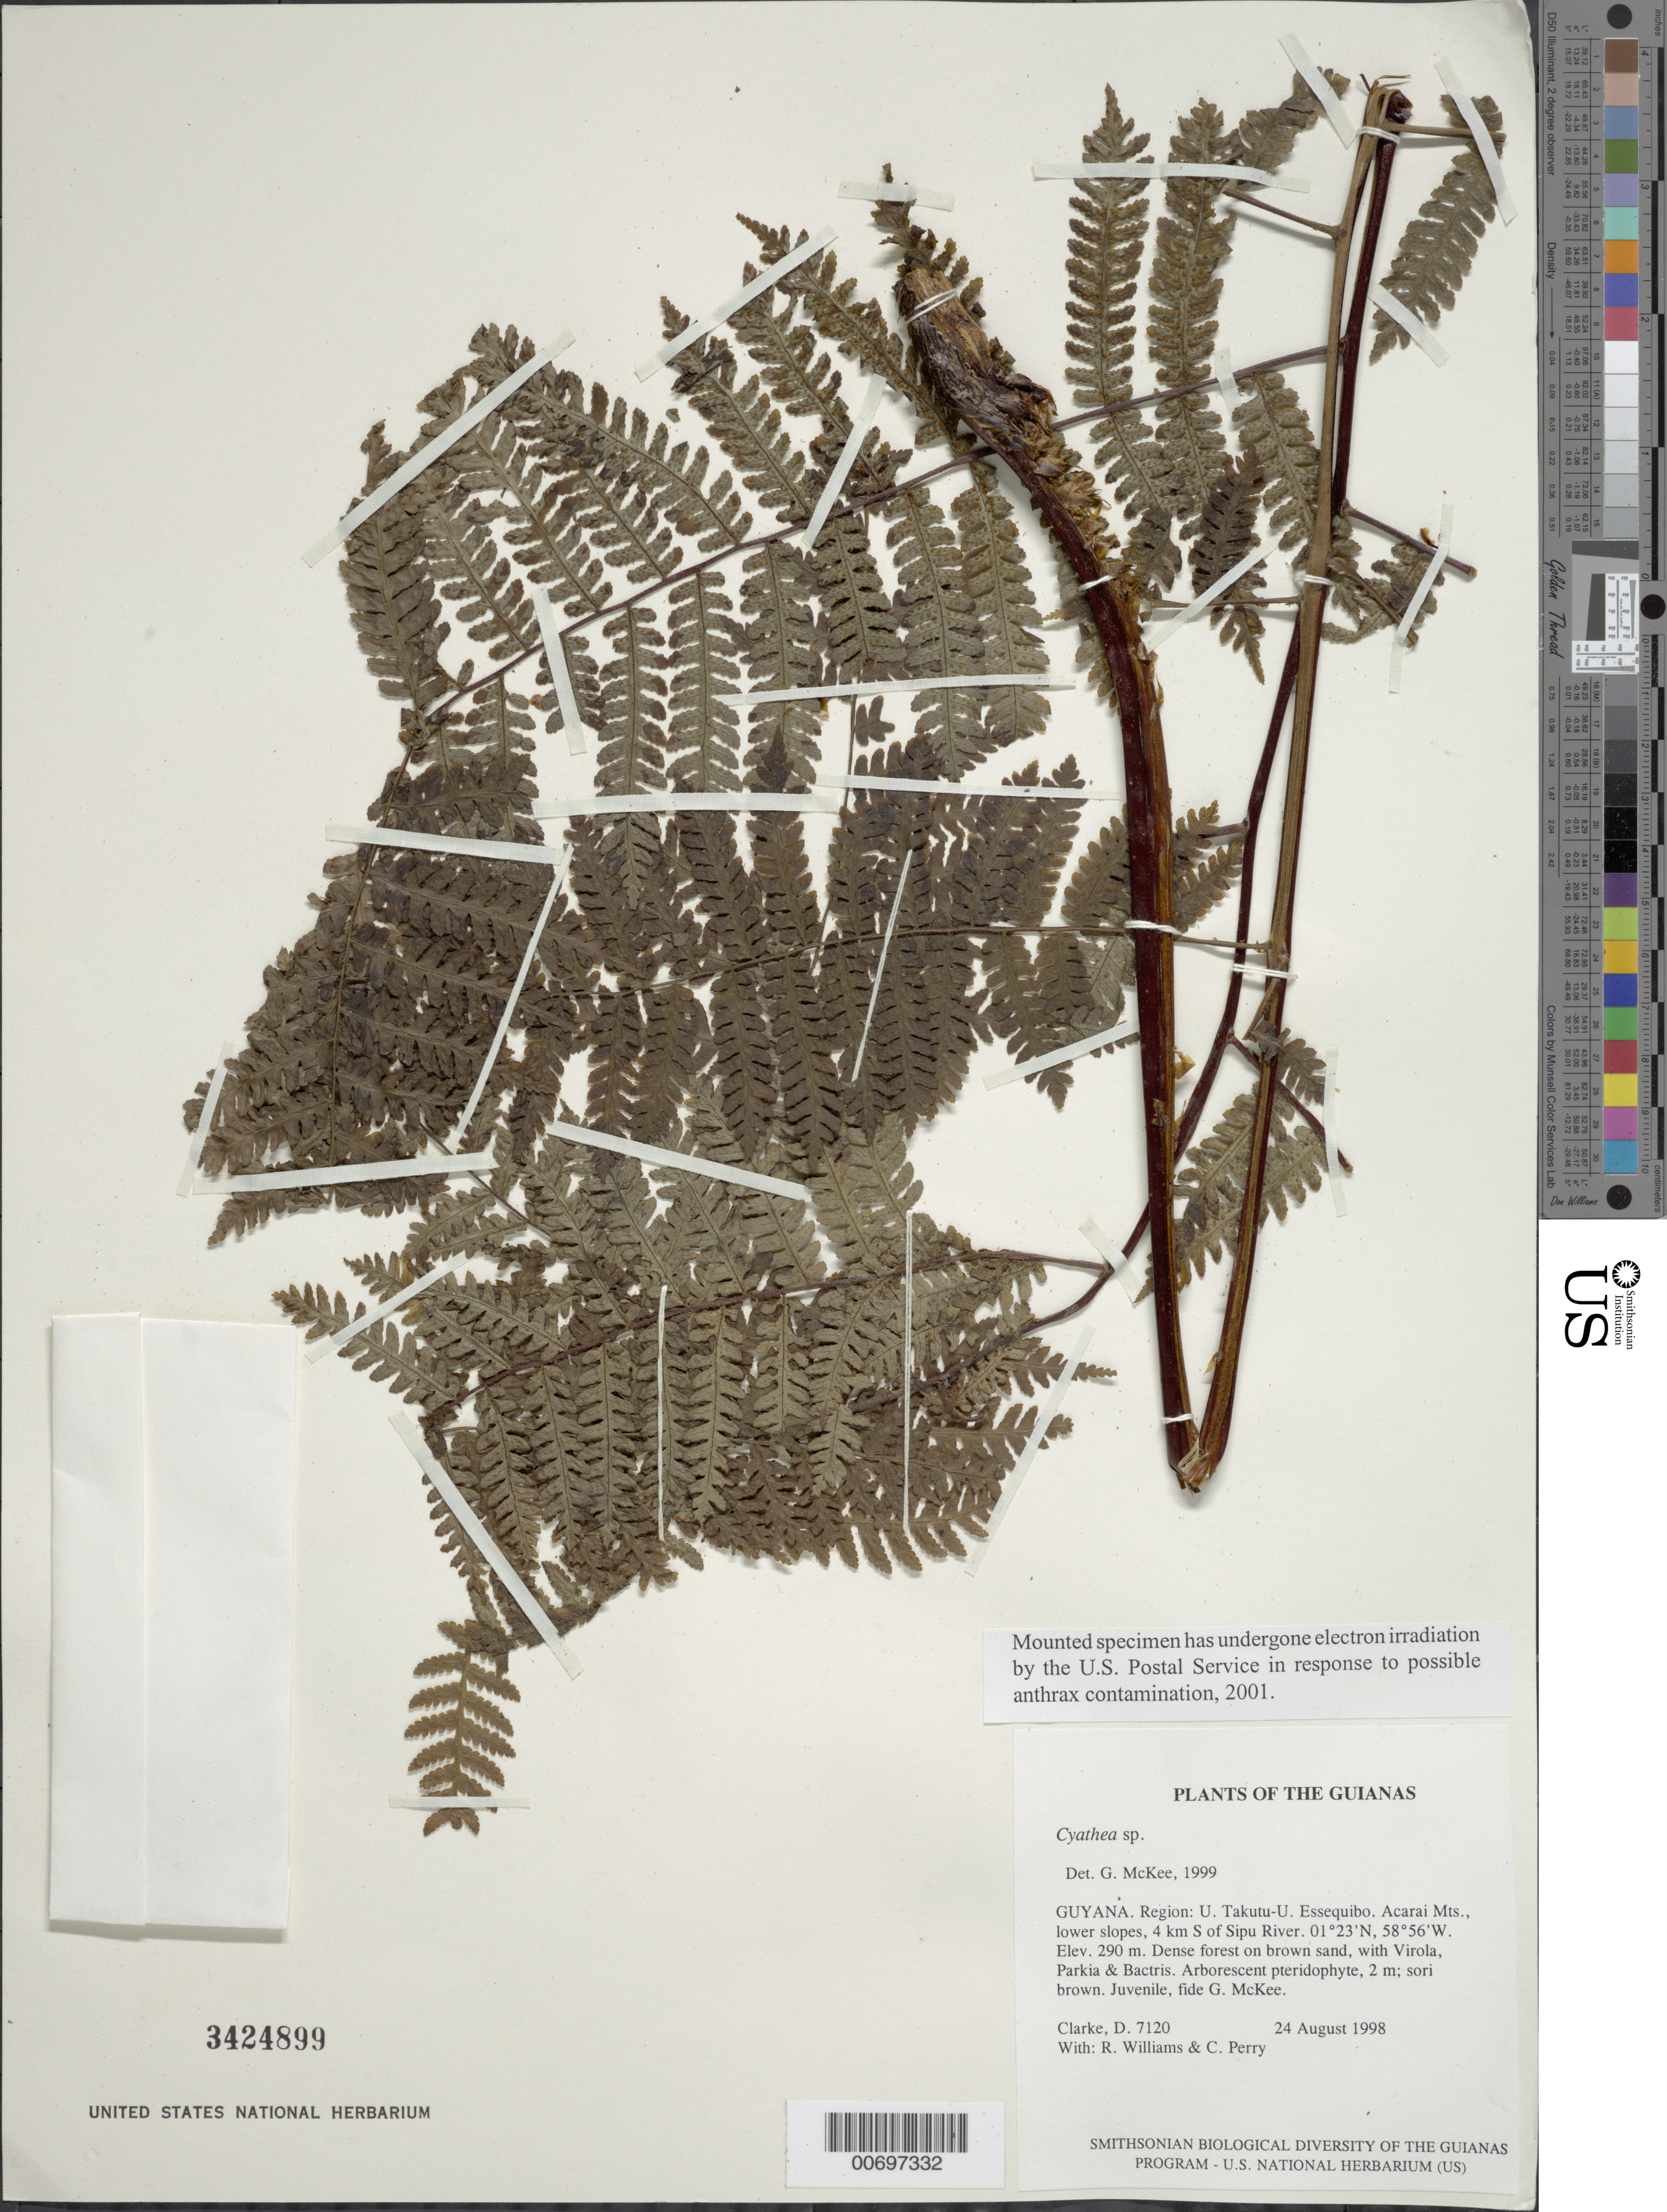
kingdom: Plantae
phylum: Tracheophyta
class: Polypodiopsida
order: Cyatheales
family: Cyatheaceae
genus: Cyathea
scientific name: Cyathea sp.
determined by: McKee, G. S., (US), NMNH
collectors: H. D. Clarke, R. Williams & C. Perry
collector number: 7120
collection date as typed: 24 August 1998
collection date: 1998-08-24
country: Guyana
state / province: U. Takutu-U. Essequibo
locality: Acarai Mts., lower slopes, 4 km S of Sipu River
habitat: Dense forest on brown sand, with Virola, Parkia & Bactris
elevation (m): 290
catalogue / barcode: US 3424899